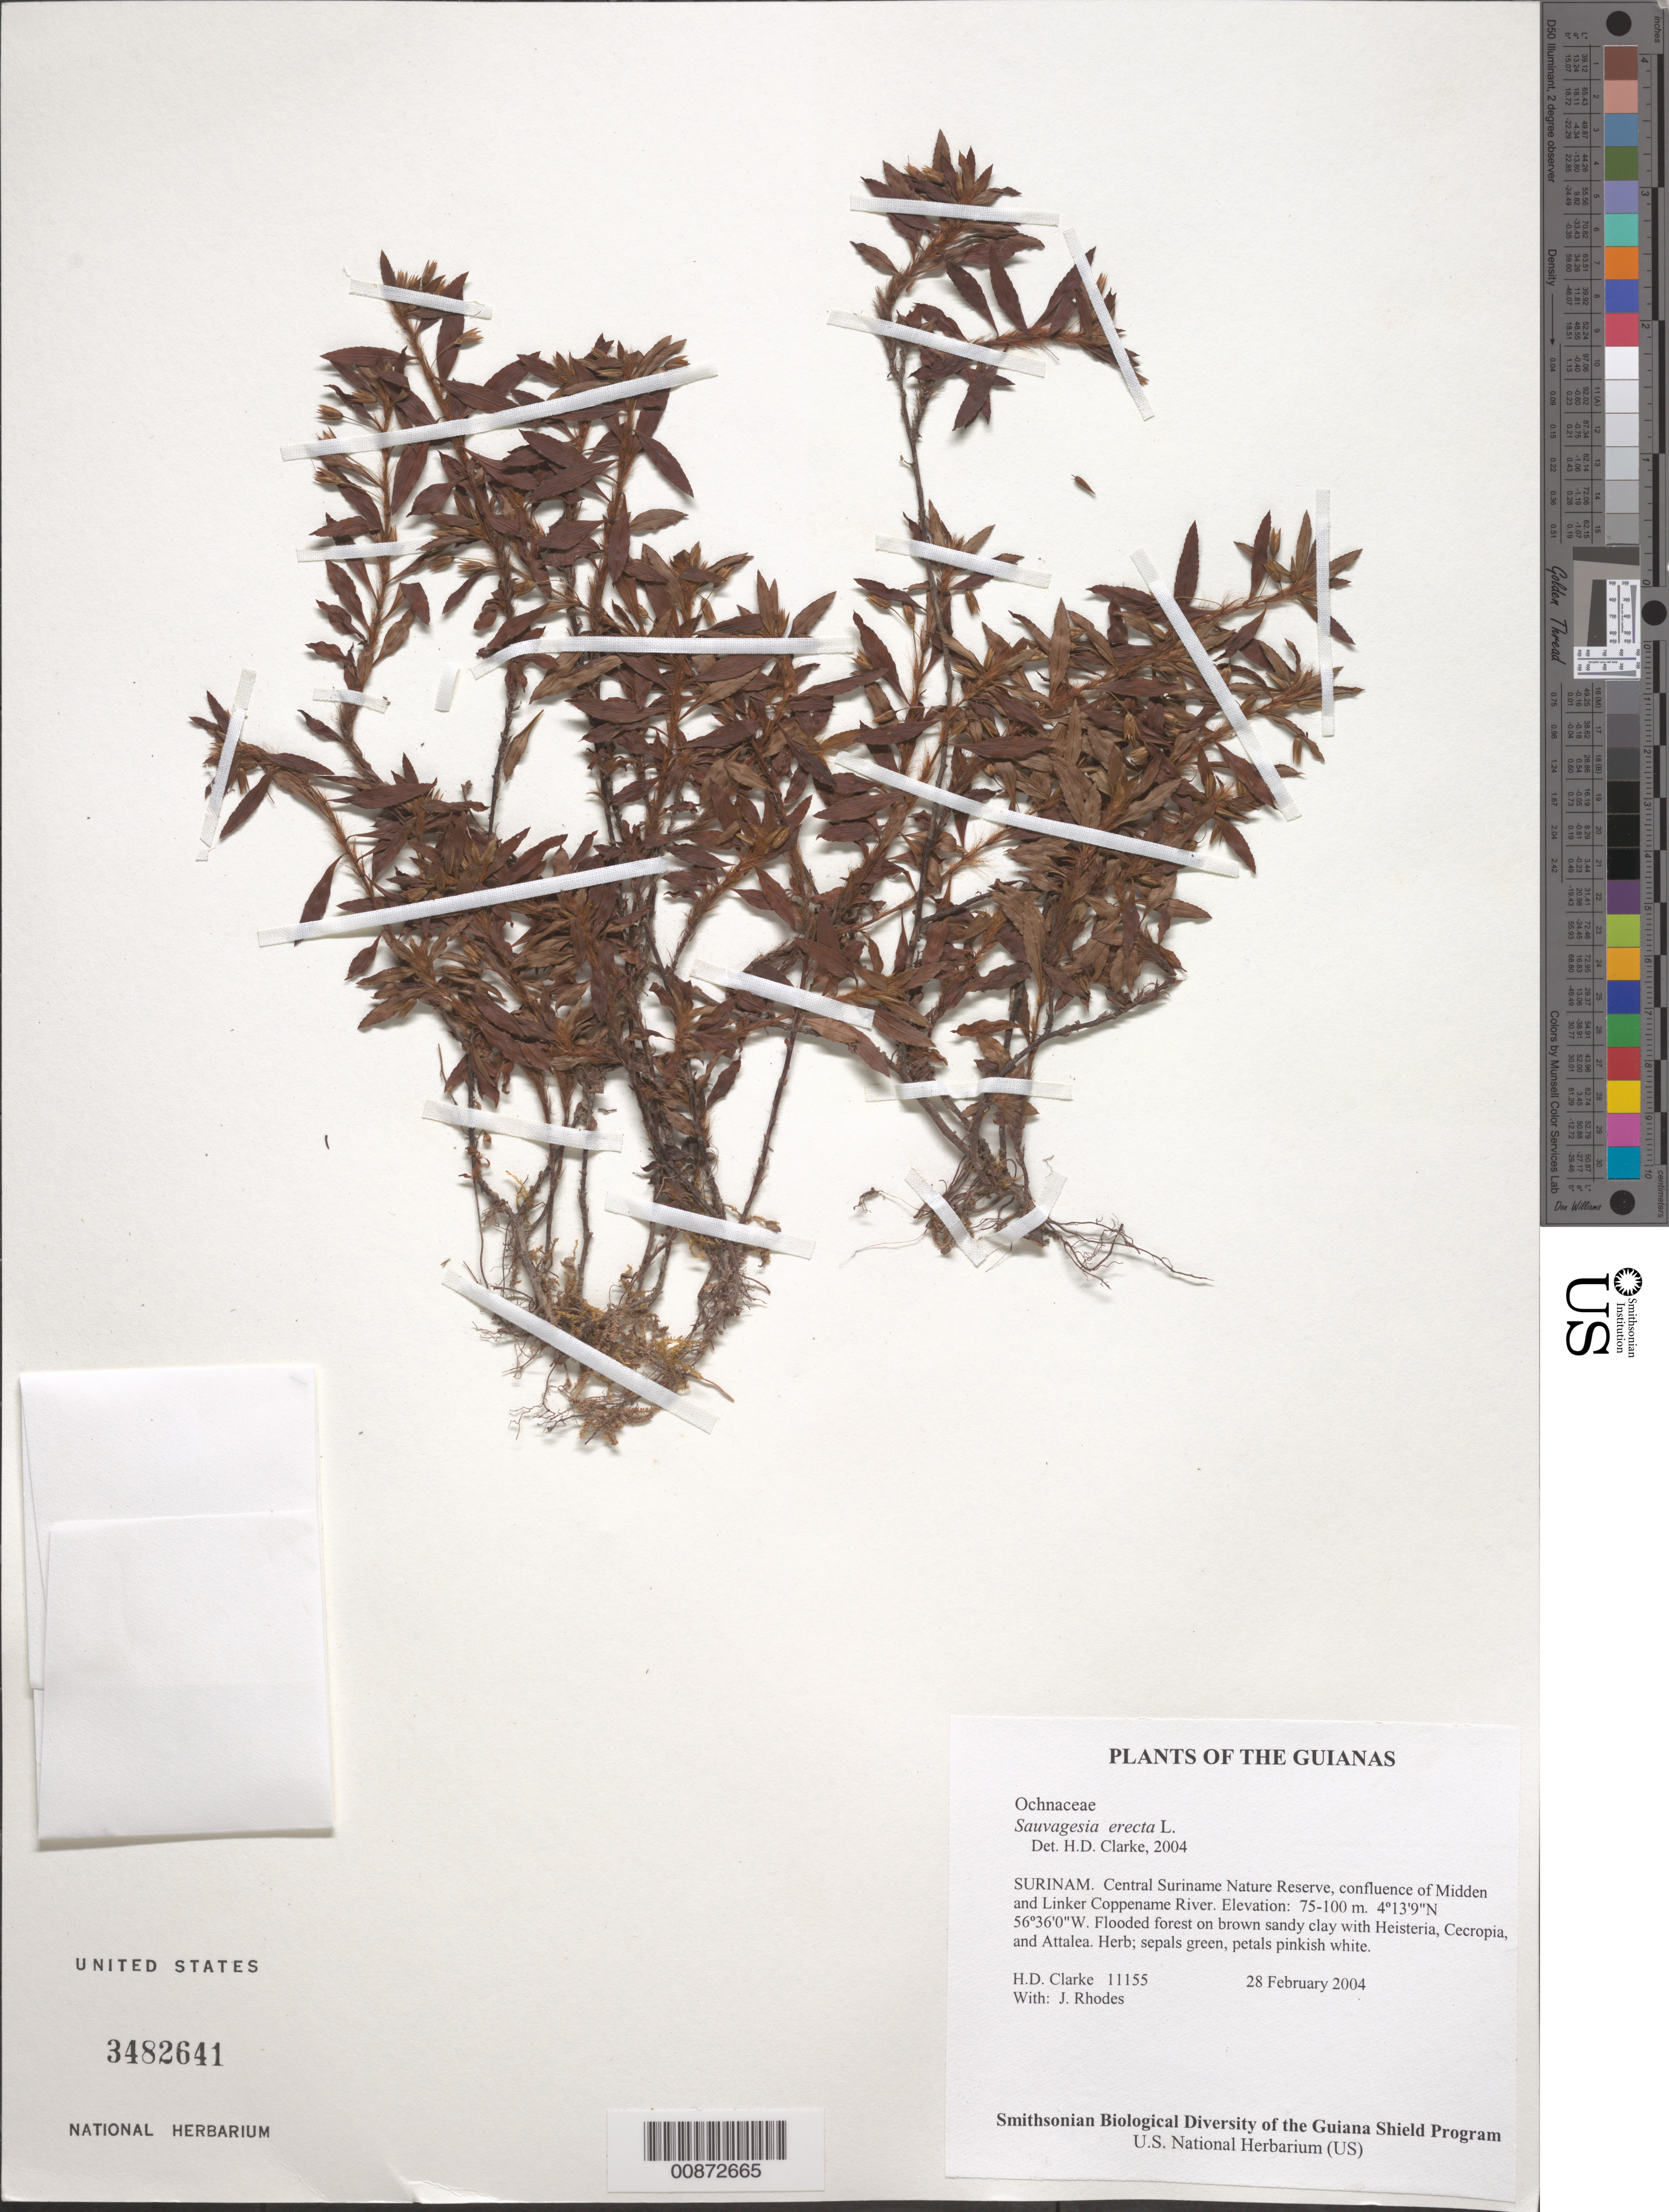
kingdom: Plantae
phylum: Tracheophyta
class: Magnoliopsida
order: Malpighiales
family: Ochnaceae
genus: Sauvagesia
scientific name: Sauvagesia erecta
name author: L.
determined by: Clarke, H. D., University of North Carolina (Asheville)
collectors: H. D. Clarke & J. Rhodes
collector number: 11155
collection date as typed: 28 February 2004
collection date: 2004-02-28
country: Suriname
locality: Central Suriname Nature Reserve, confluence of Midden and Linker Coppename River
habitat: Flooded forest on brown sandy clay with Heisteria, Cecropia, and Attalea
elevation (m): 75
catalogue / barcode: US 3482641